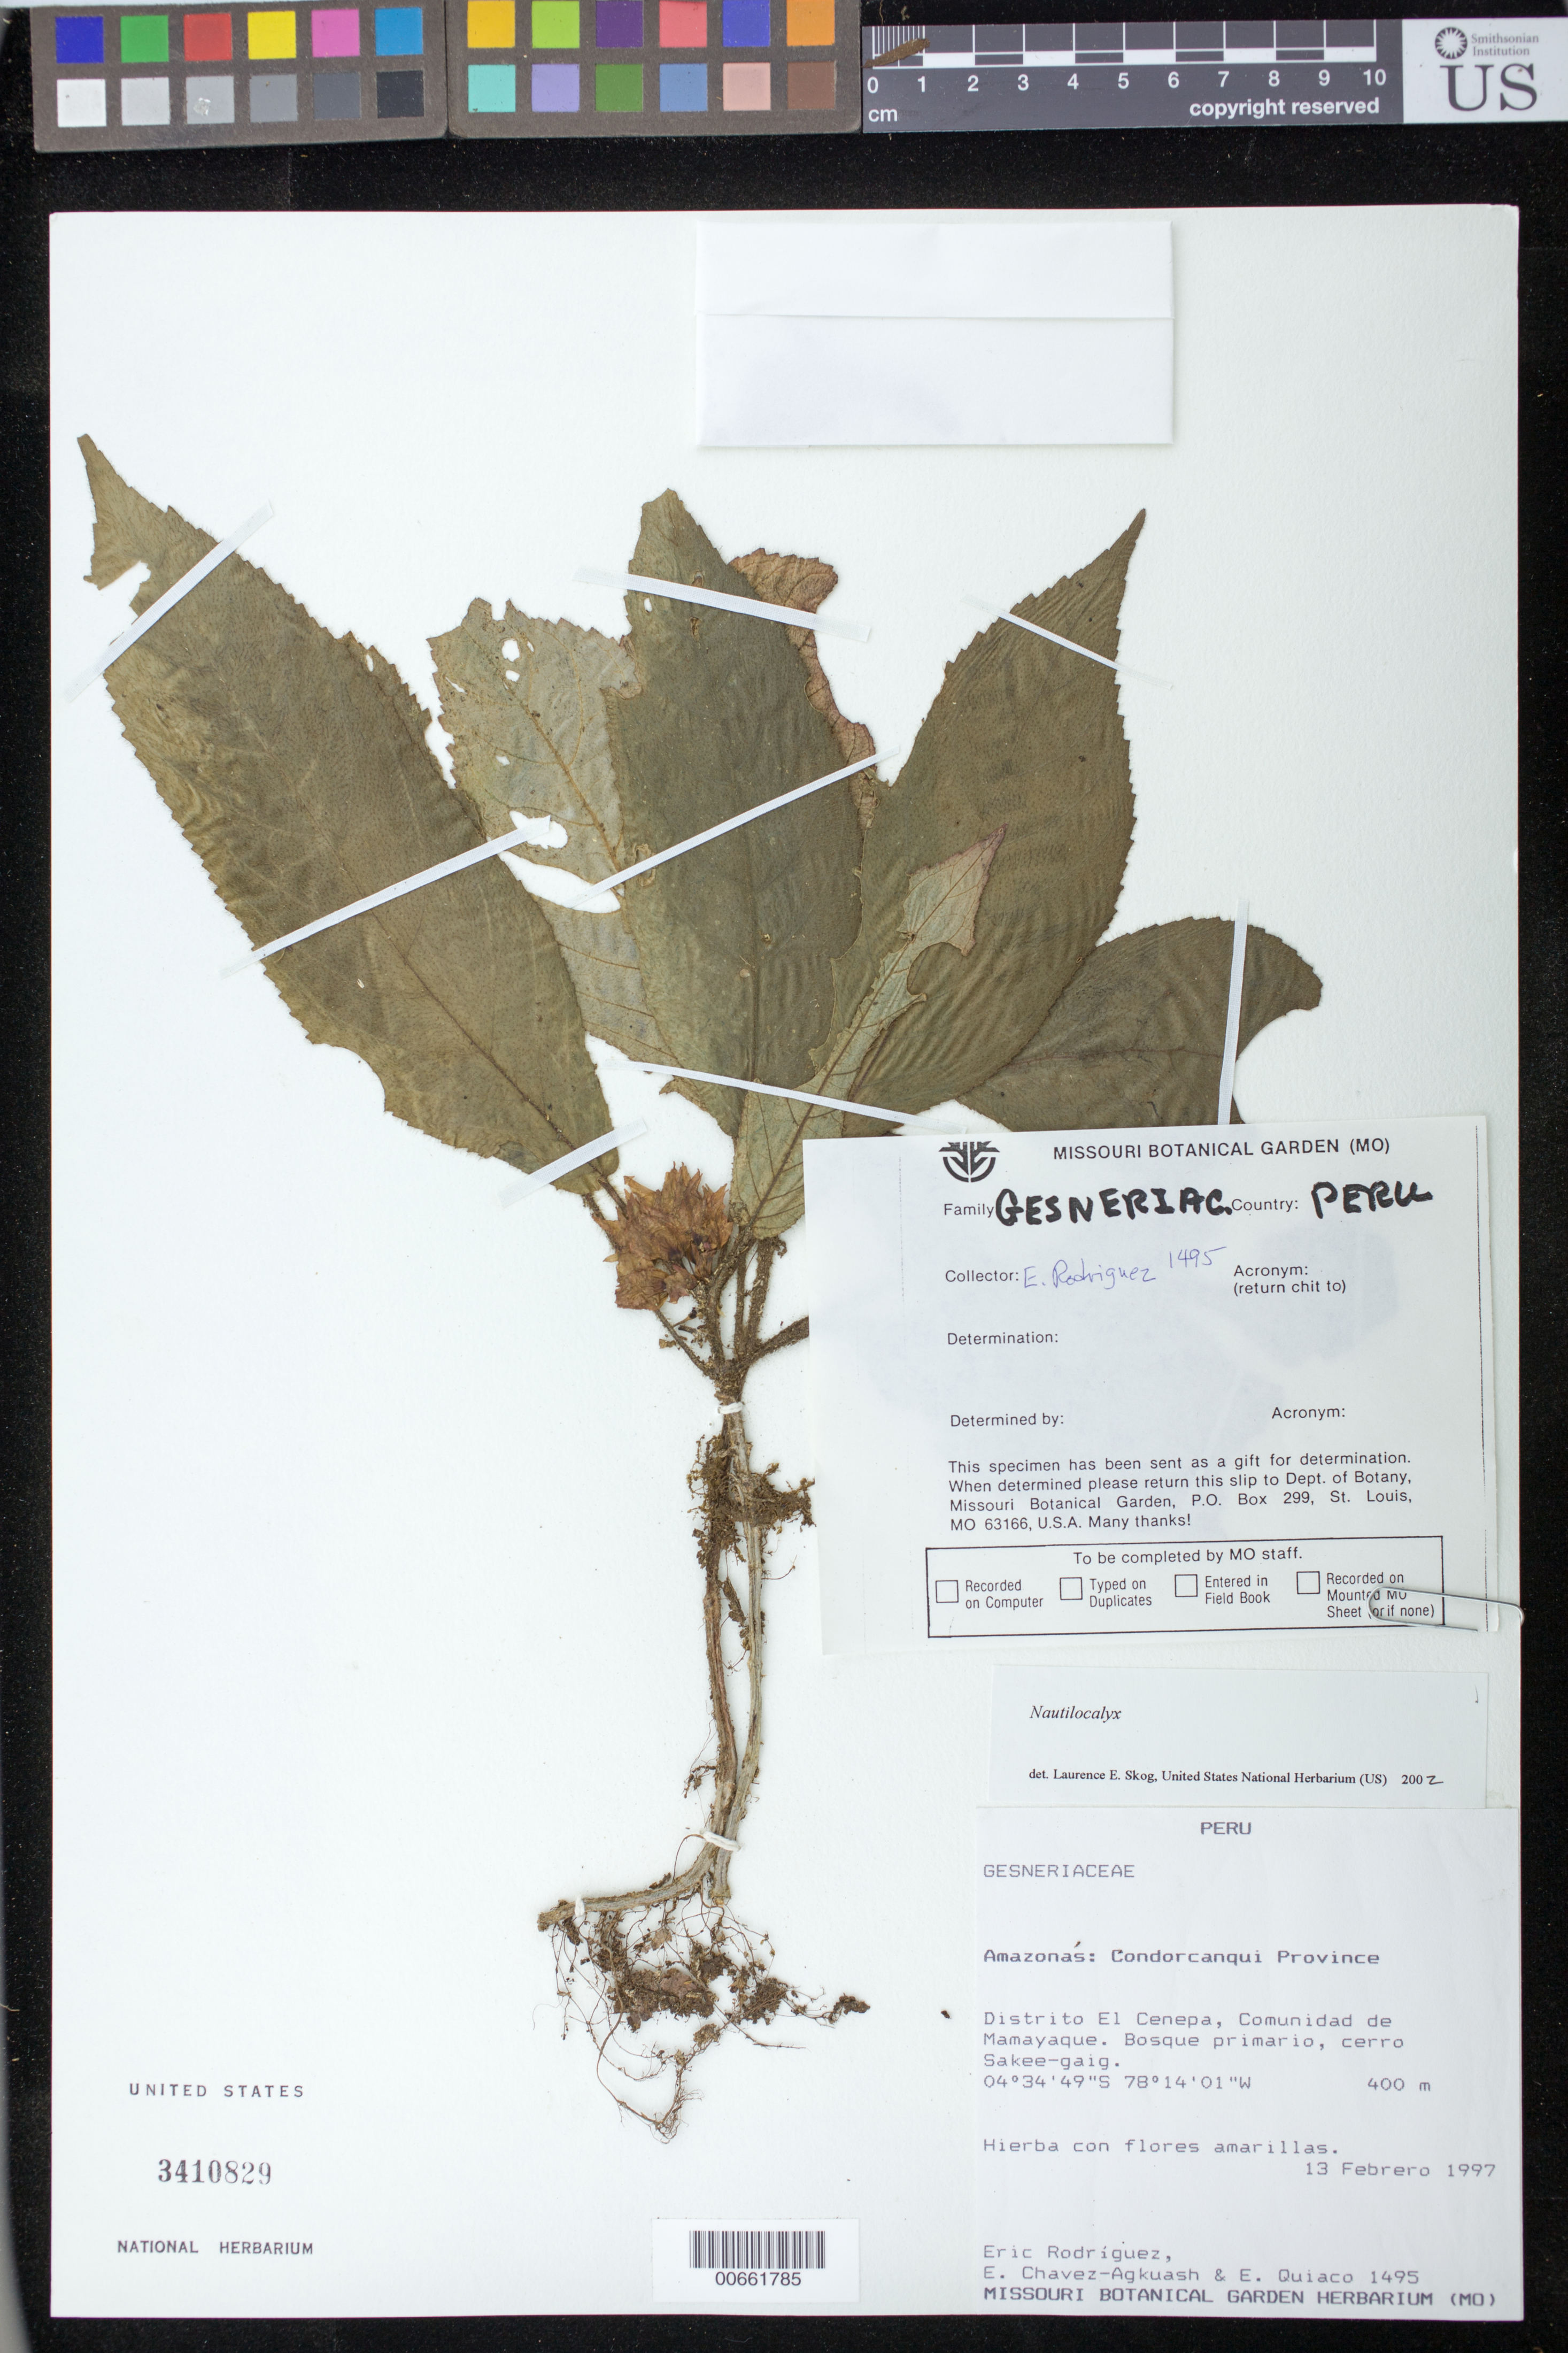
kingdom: Plantae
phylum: Tracheophyta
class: Magnoliopsida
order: Lamiales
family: Gesneriaceae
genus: Nautilocalyx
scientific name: Nautilocalyx sp.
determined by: Skog, Laurence E.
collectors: E. Rodriguez, E. Chavez-Agkuash & E. Quiaco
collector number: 1495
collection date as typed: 13 Feb 1997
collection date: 1997-02-13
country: Peru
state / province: Amazonas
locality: Prov. Condorcanqui, Distrito El Cenepa, comunidad de Mamayaque, cerro Sakee-gaig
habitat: Bosque primario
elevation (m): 400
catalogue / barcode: US 3410829